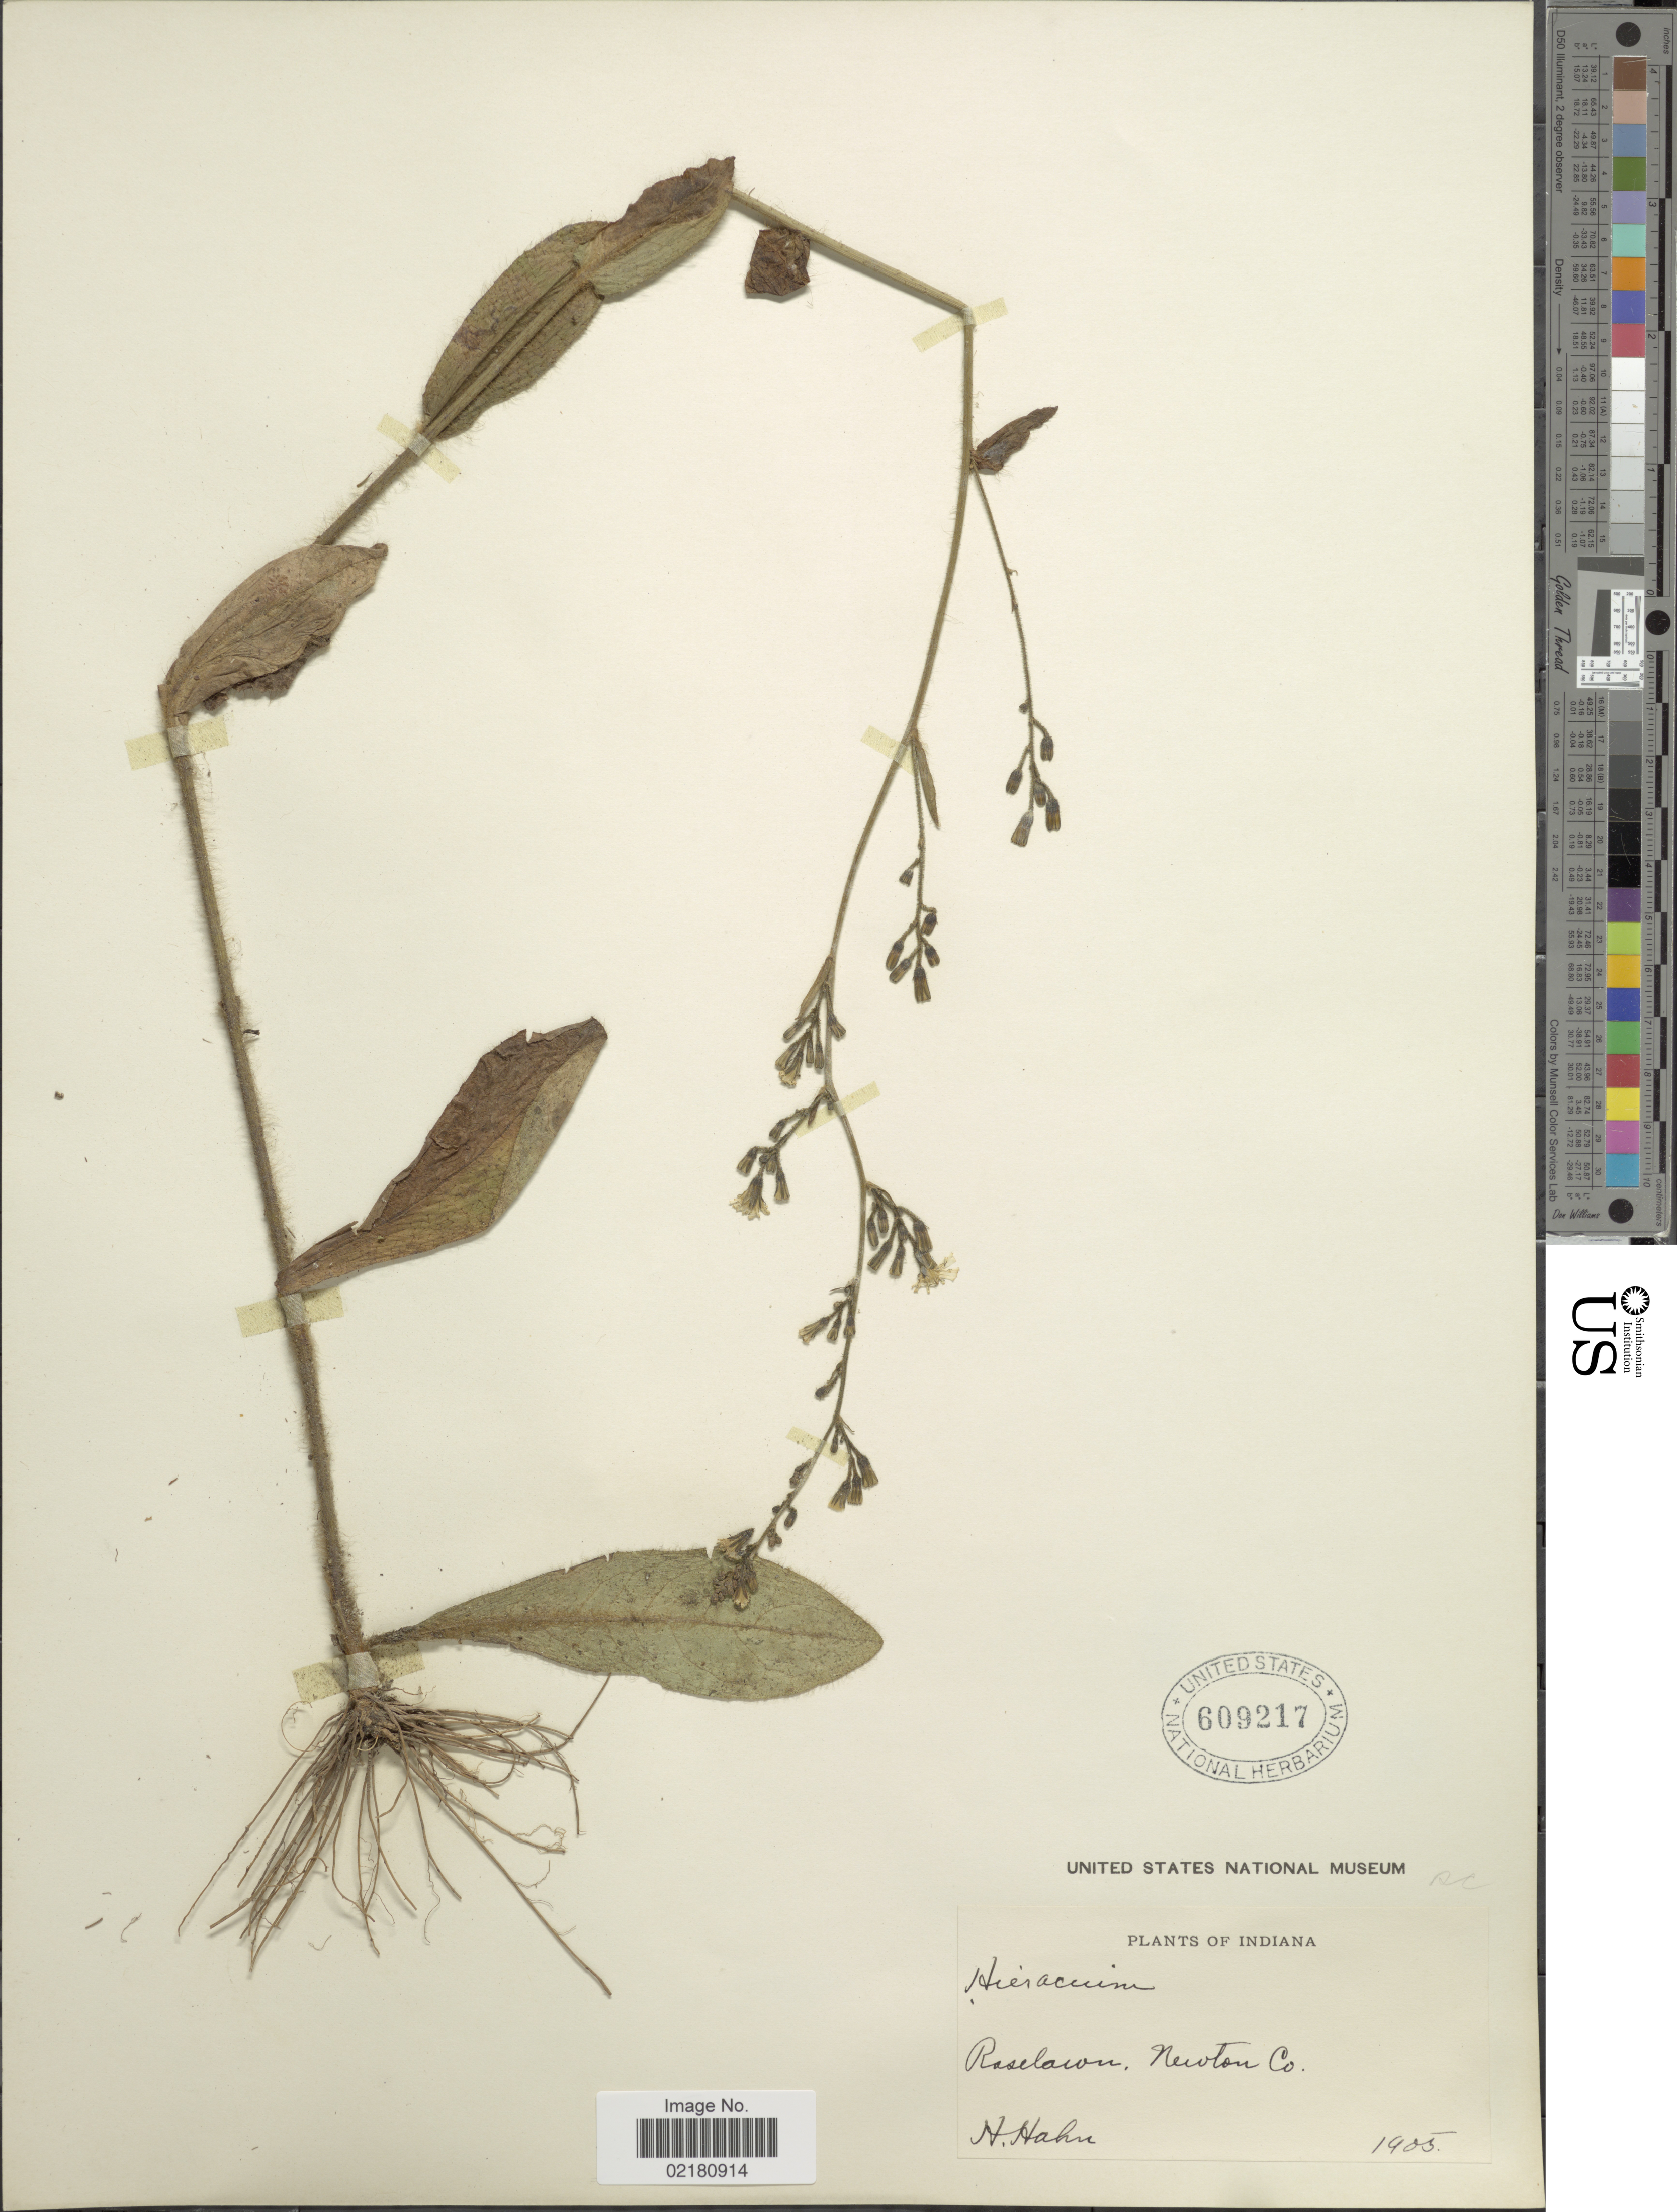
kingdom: Plantae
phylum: Tracheophyta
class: Magnoliopsida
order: Asterales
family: Asteraceae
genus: Hieracium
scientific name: Hieracium scabrum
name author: Michx.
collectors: H. Hahn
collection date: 1905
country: United States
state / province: Indiana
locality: Raselawn, Newton Co.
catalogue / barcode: US 609217